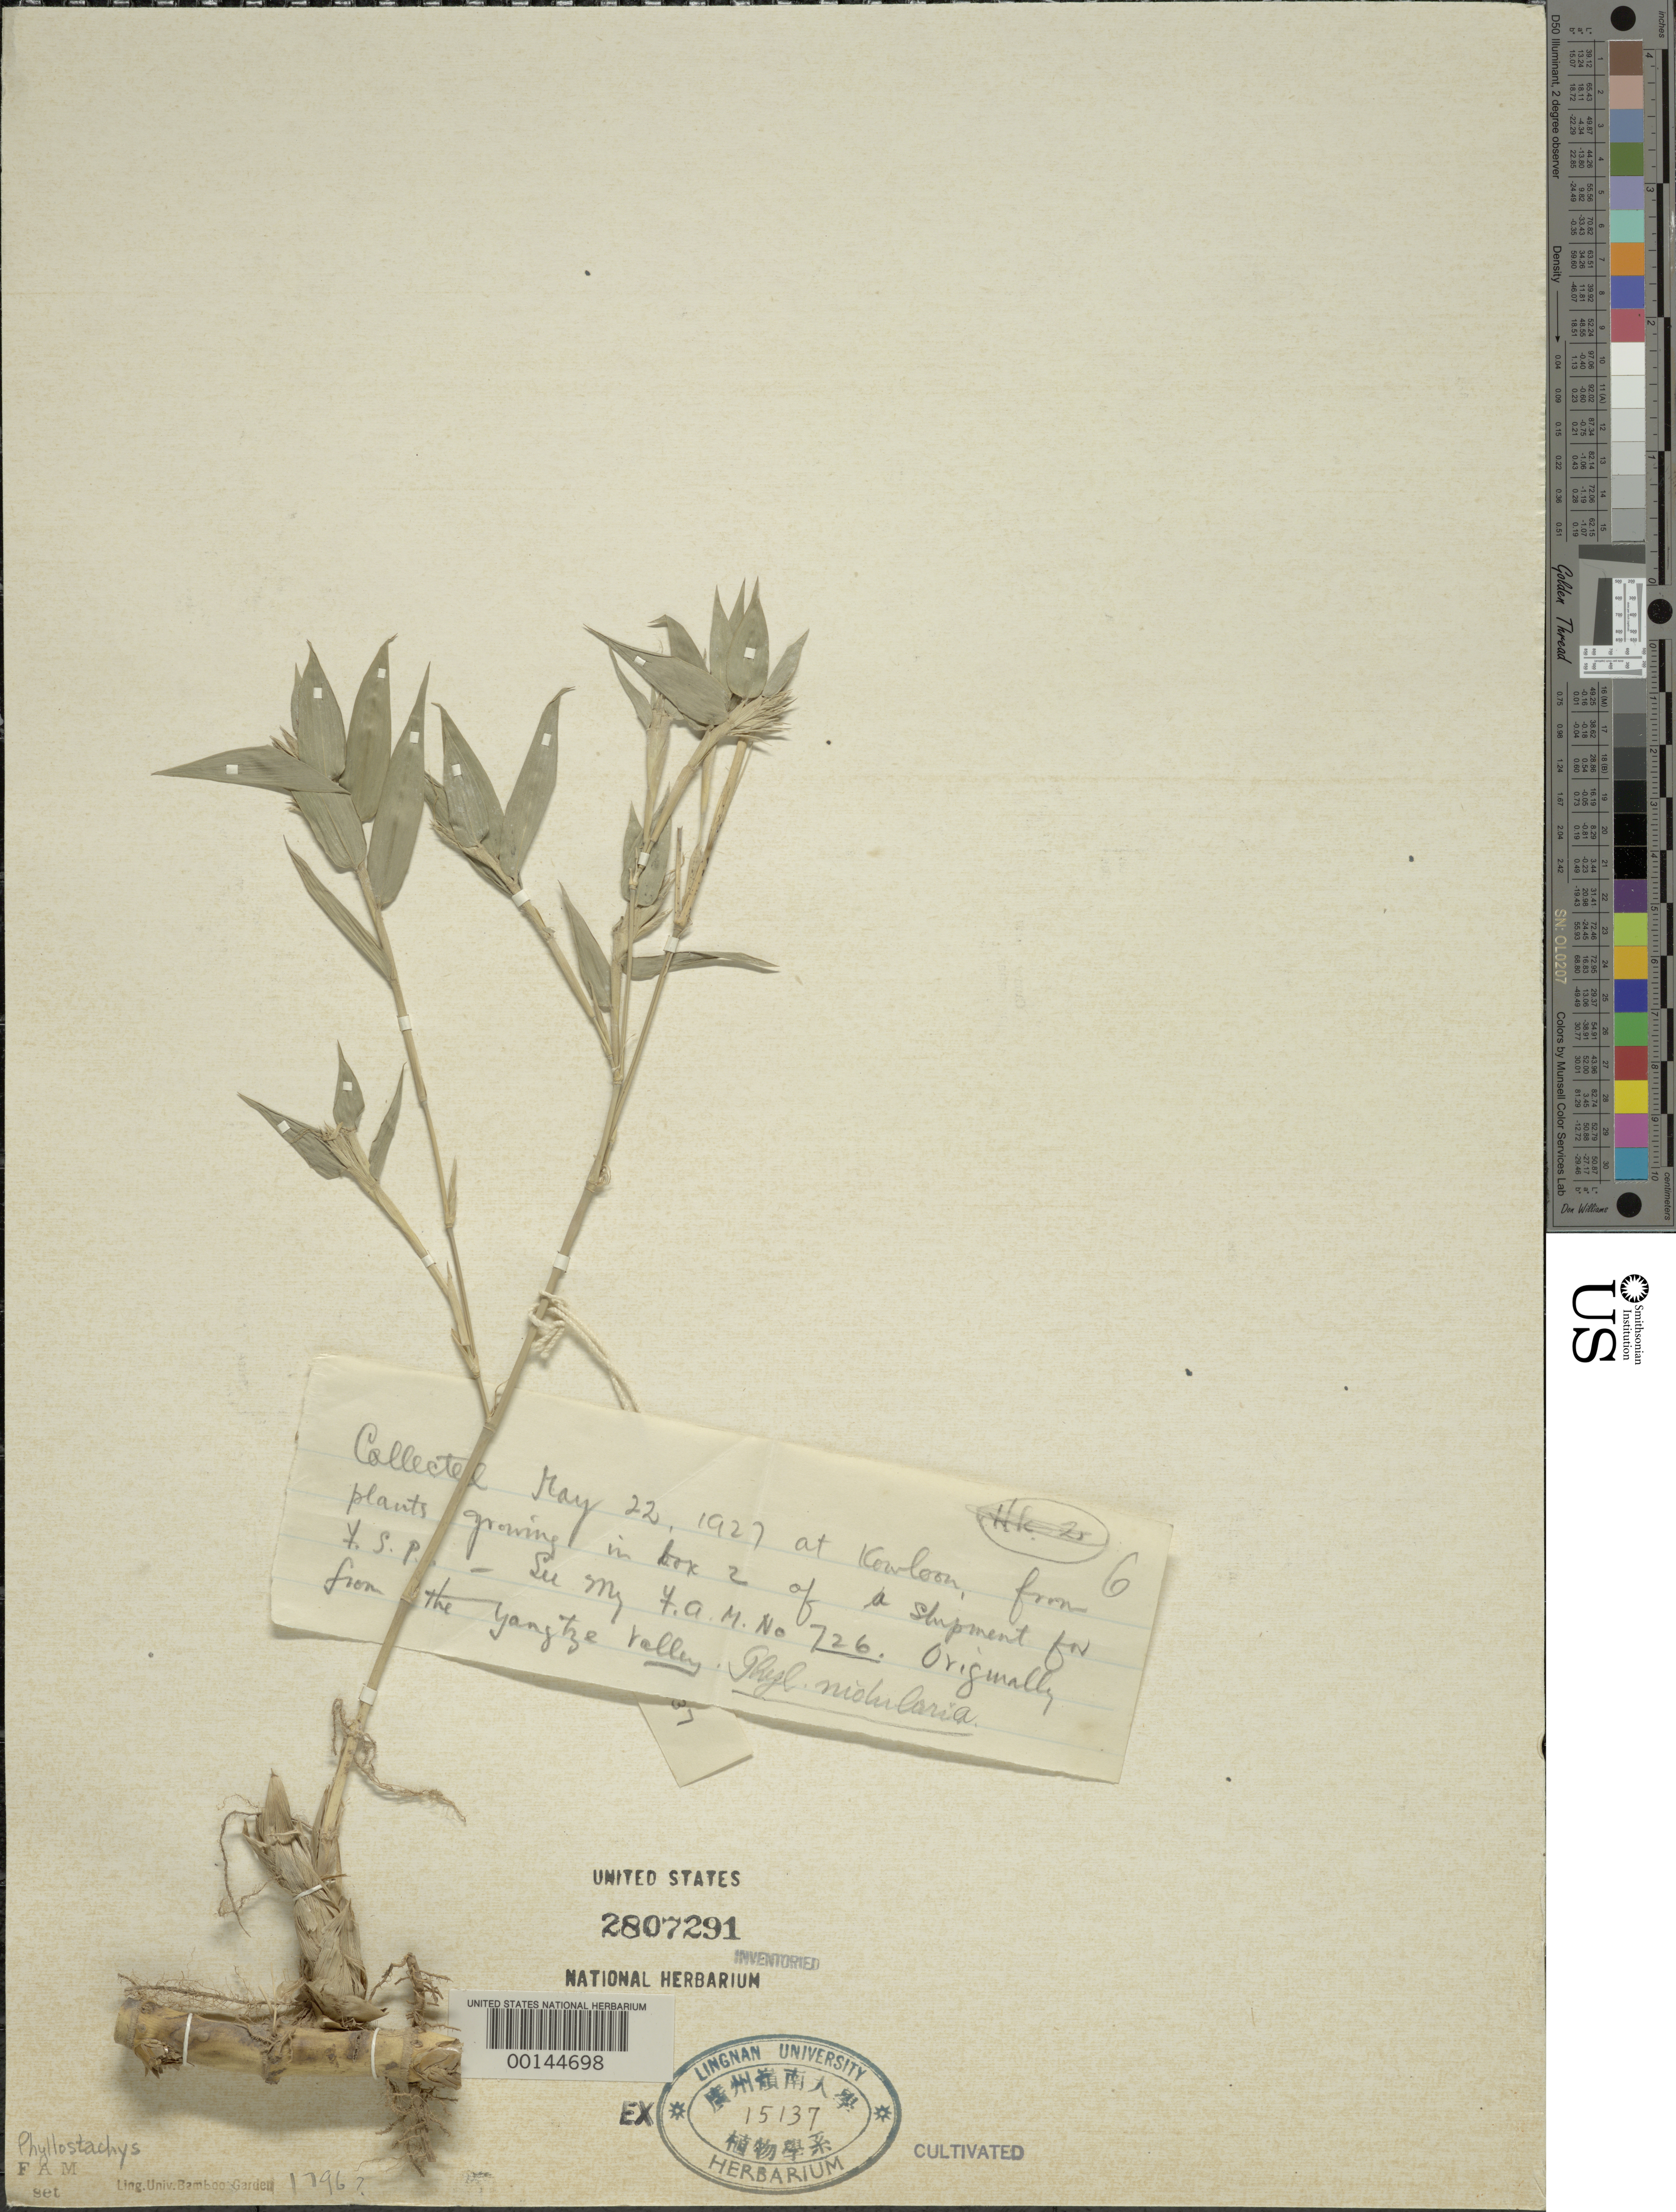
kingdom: Plantae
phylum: Tracheophyta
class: Liliopsida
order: Poales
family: Poaceae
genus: Phyllostachys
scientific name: Phyllostachys sp.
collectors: F. A. McClure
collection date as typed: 22 May 1927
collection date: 1927-05-22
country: China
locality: Kowloon (kaulun), hong kong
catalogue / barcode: US 2807291